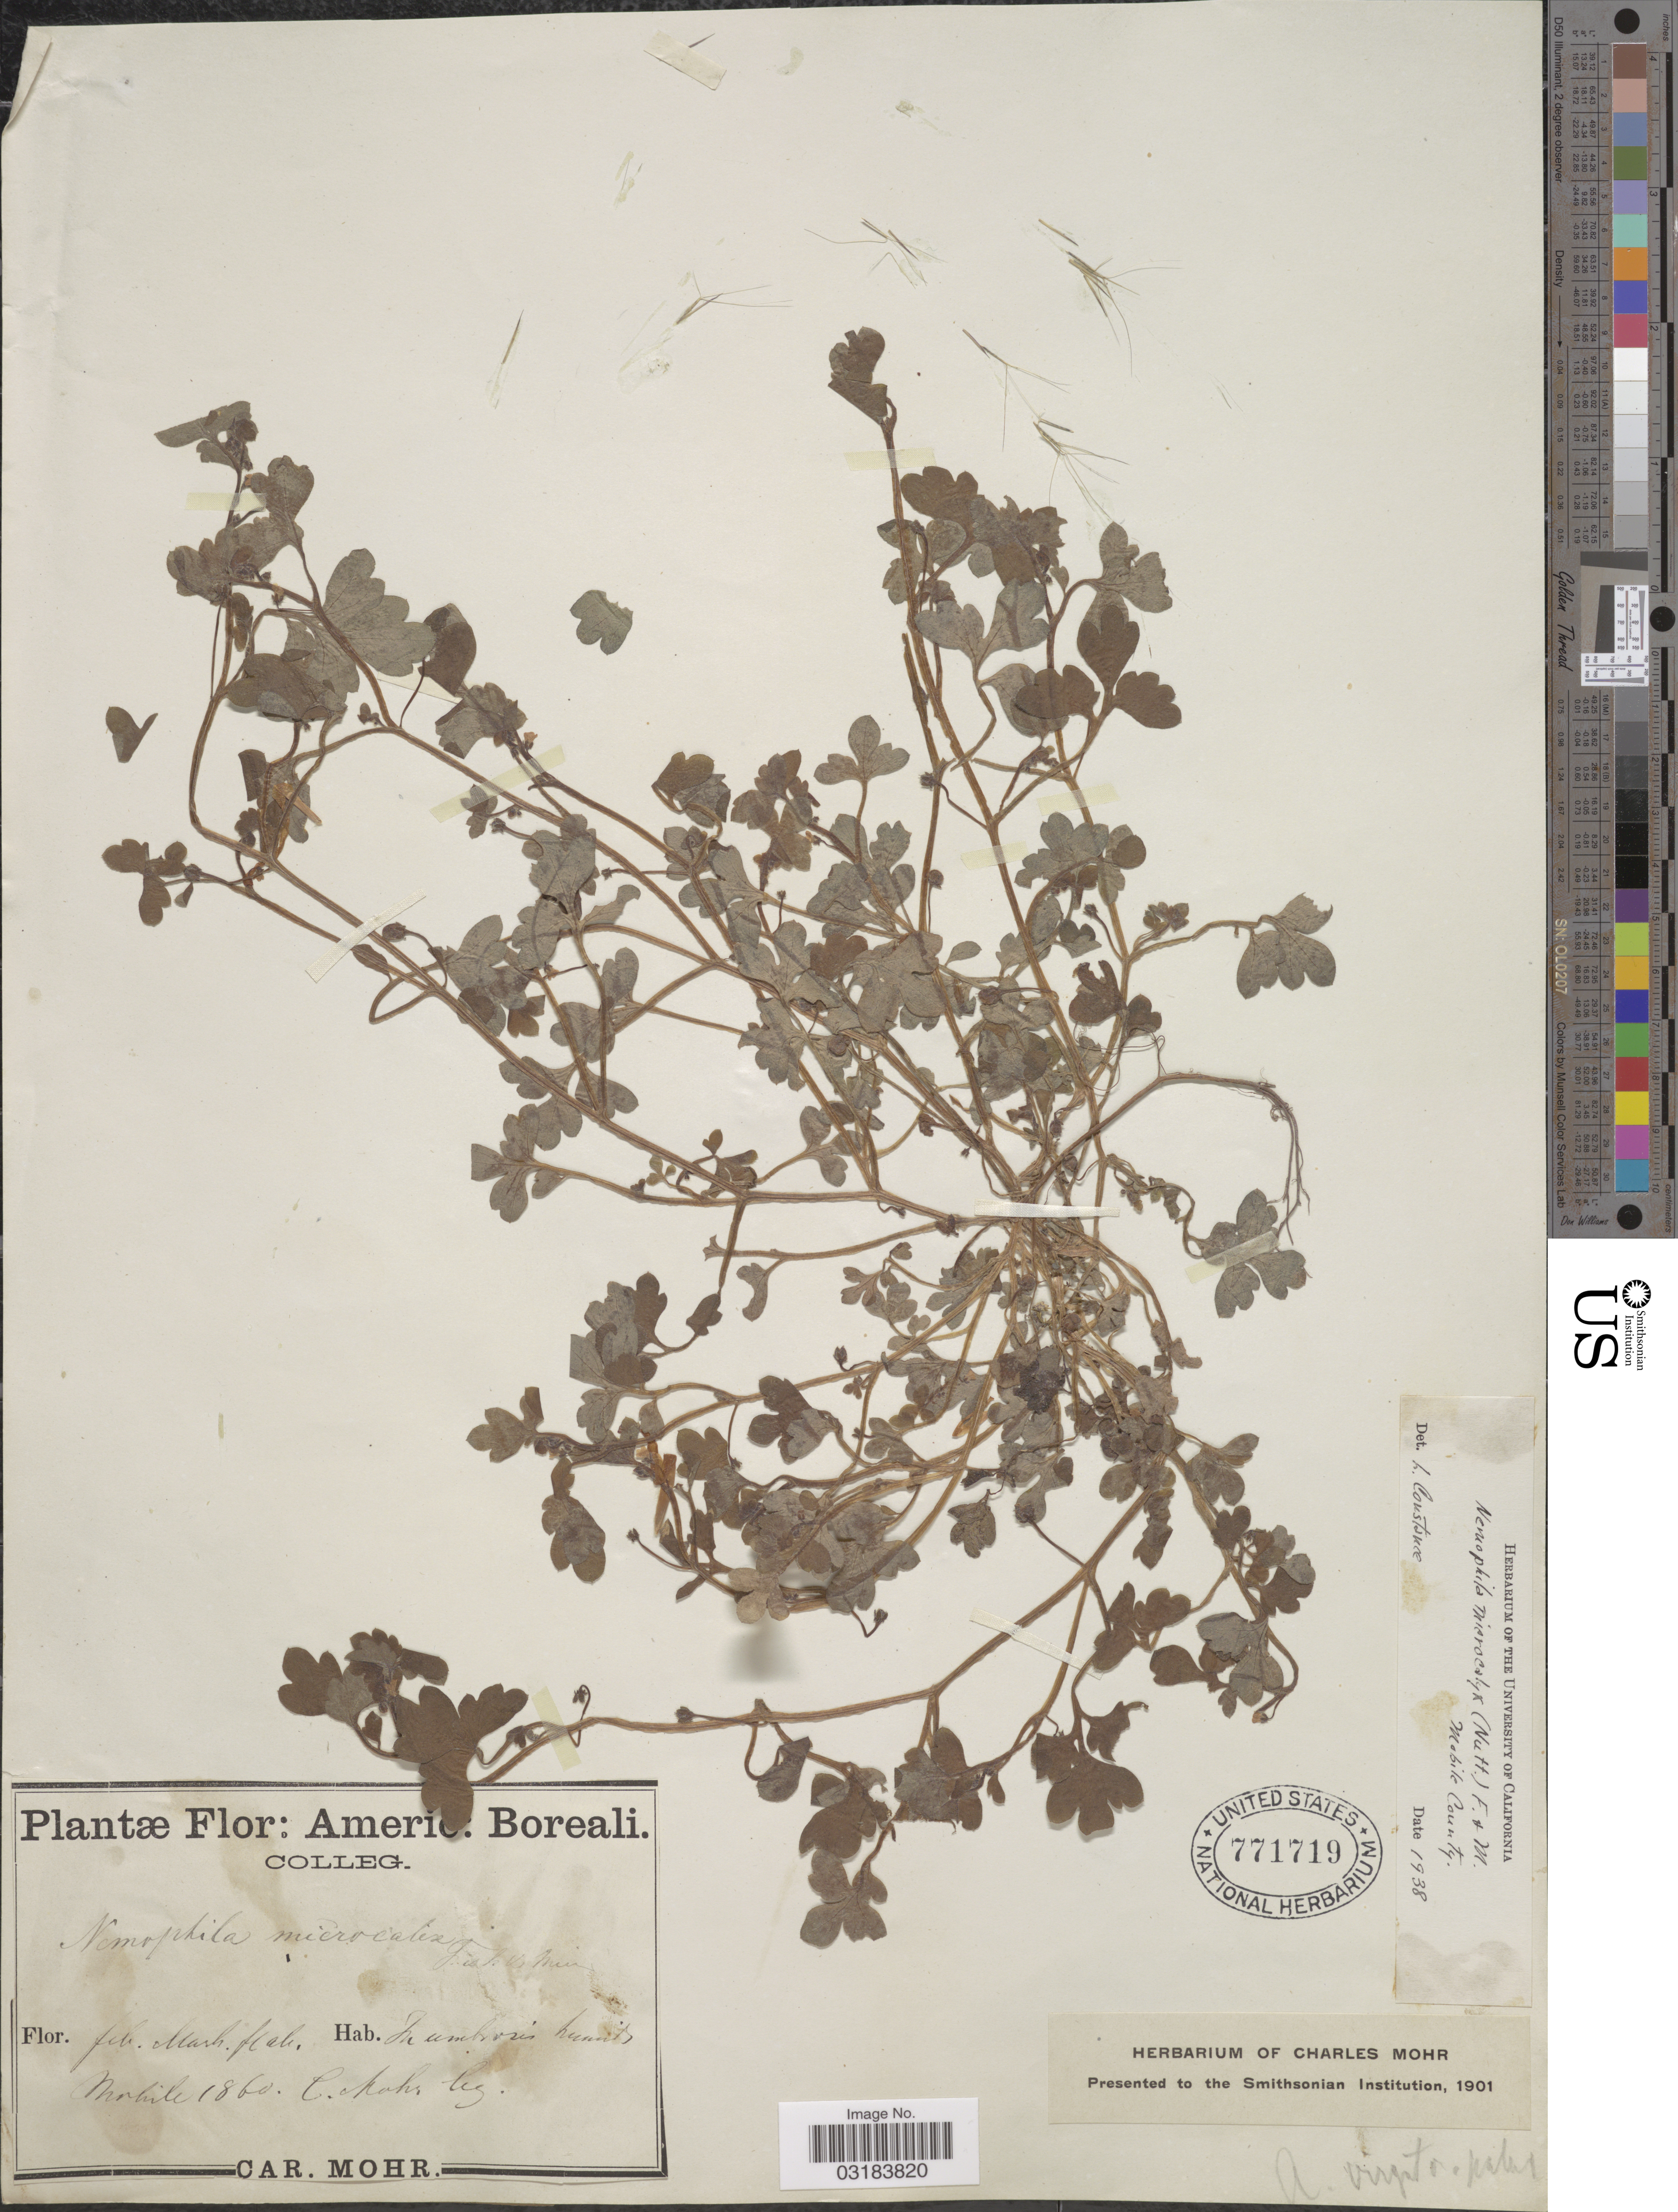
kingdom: Plantae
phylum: Tracheophyta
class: Magnoliopsida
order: Boraginales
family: Hydrophyllaceae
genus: Nemophila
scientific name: Nemophila microcalyx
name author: (Nutt.) Fisch. & C.A. Mey.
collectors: Mohr, C. T. (herbarium)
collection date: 1860-02/1860-03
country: United States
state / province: Alabama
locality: Mobile.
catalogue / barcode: US 771719